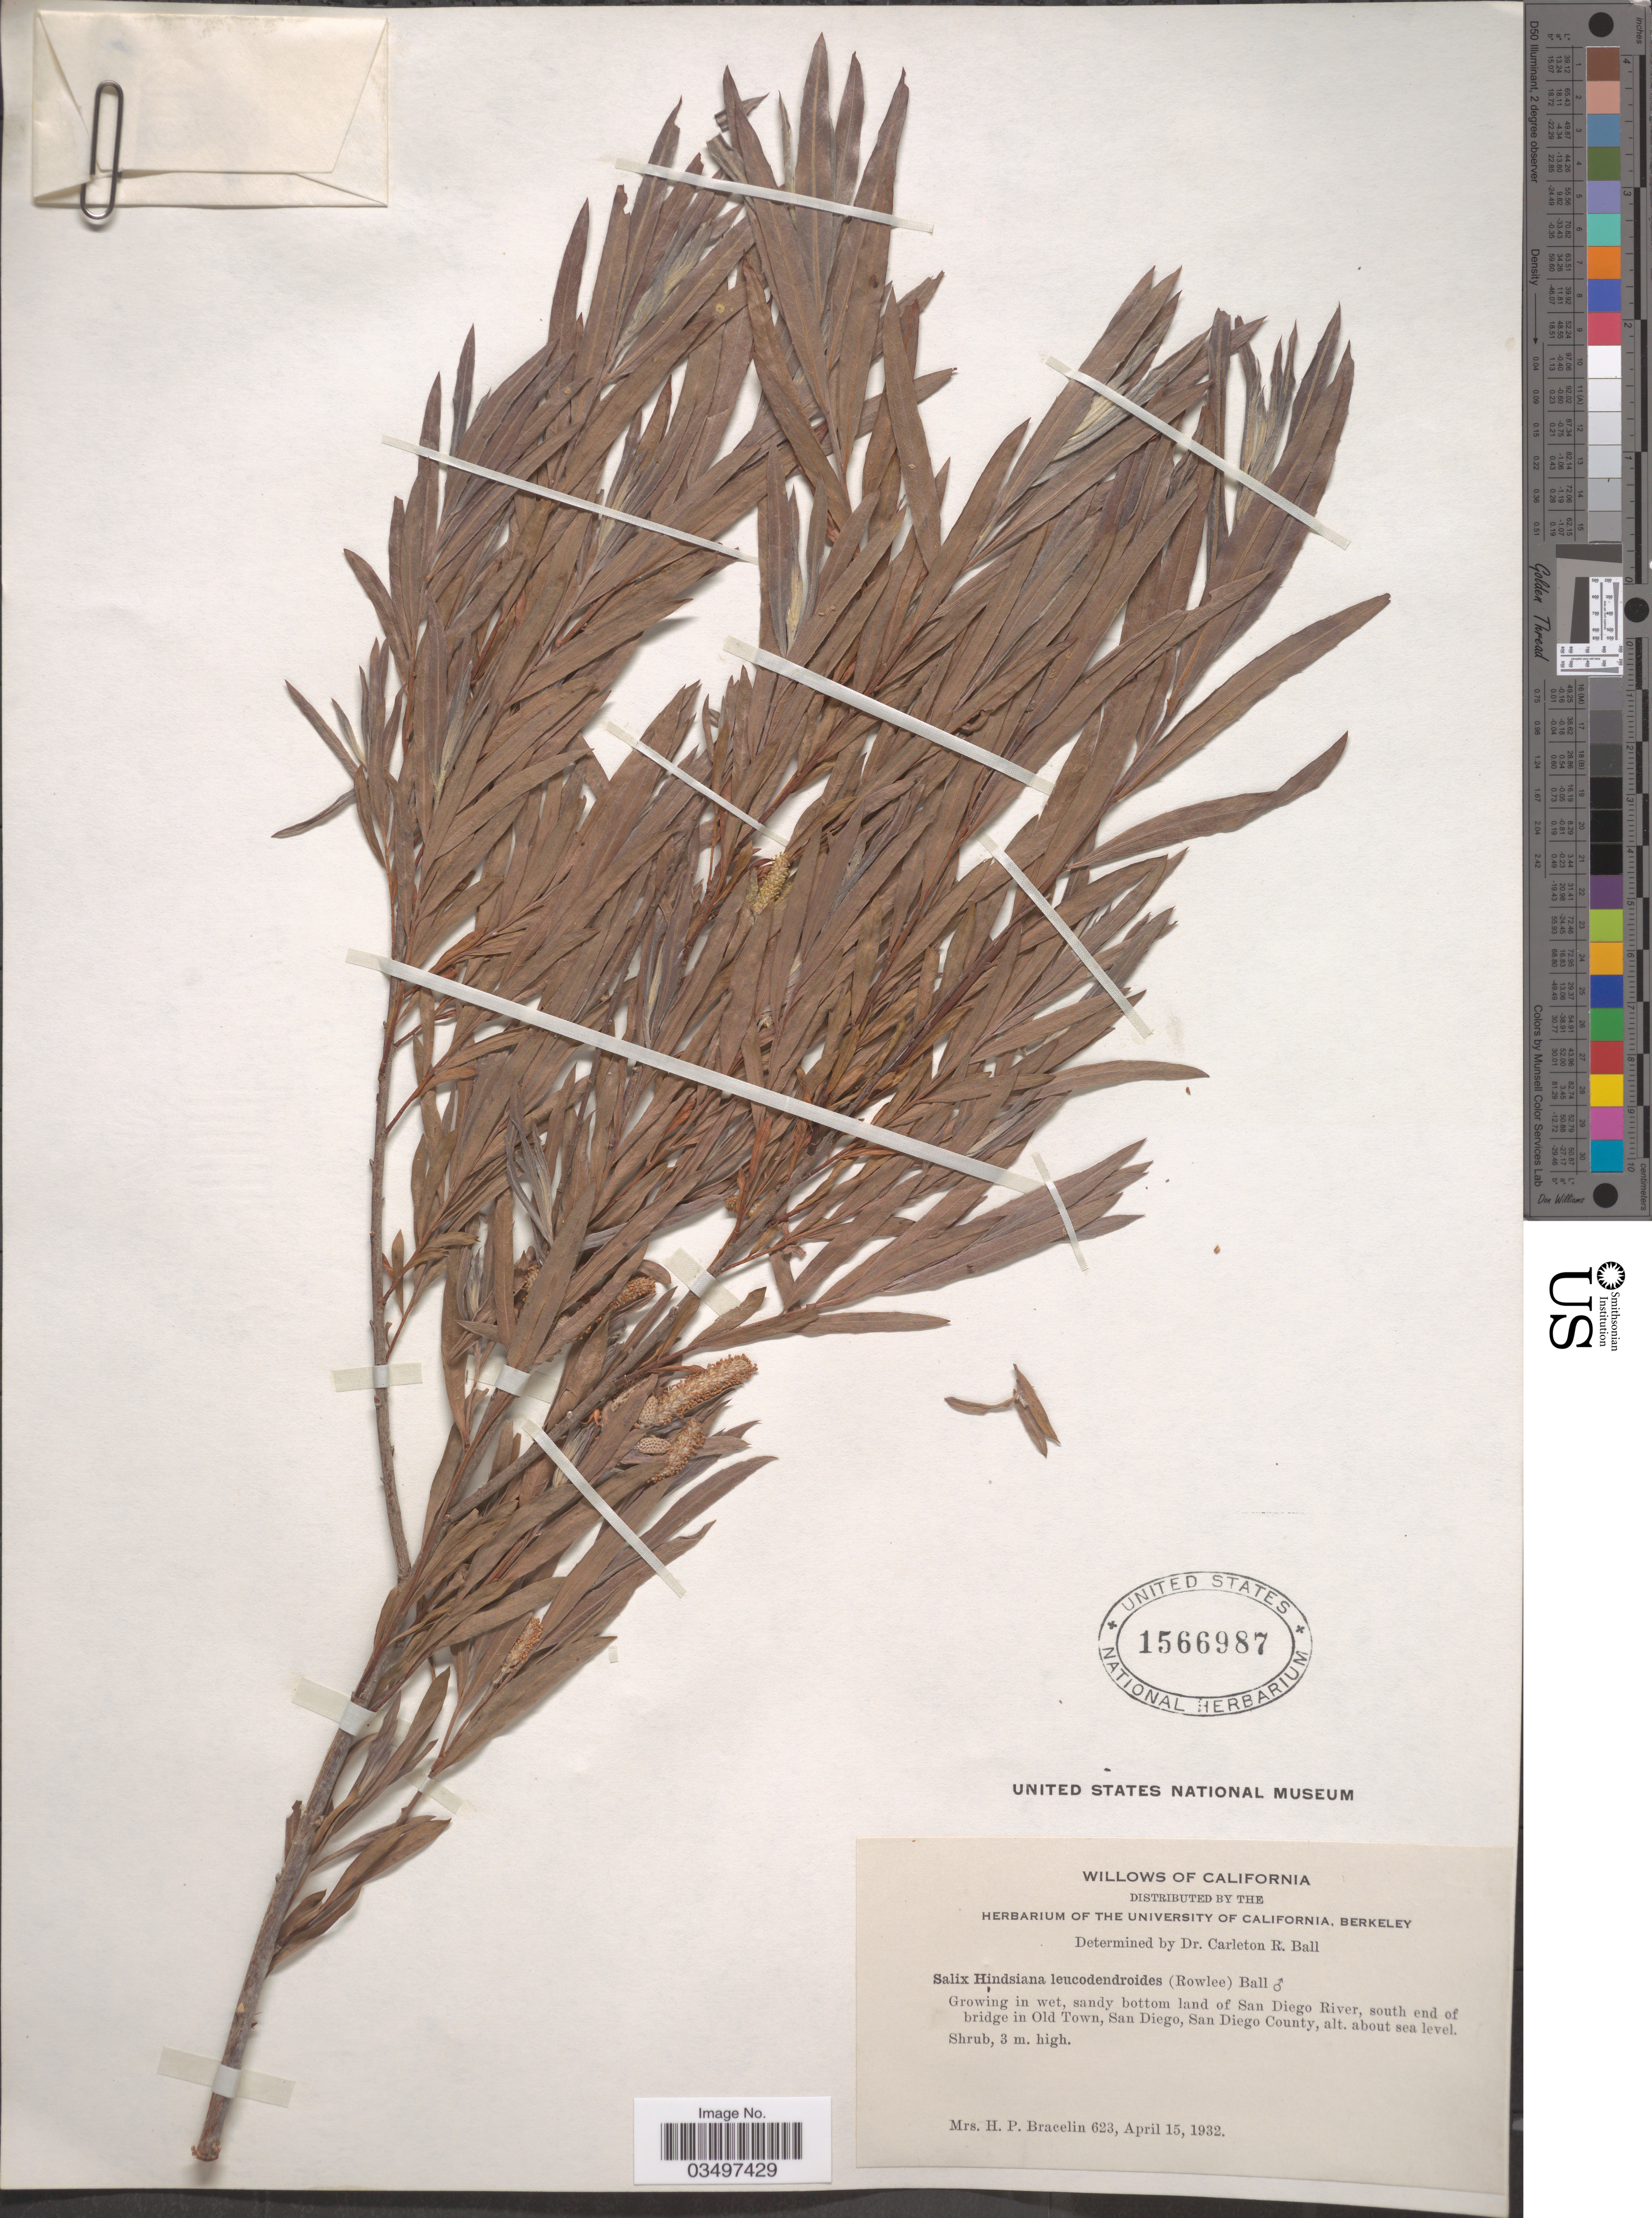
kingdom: Plantae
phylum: Tracheophyta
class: Magnoliopsida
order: Malpighiales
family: Salicaceae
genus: Salix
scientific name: Salix hindsiana var. leucodendroides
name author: (Rowlee) C.R. Ball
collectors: H. Bracelin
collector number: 623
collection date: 1932-04-15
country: United States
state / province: California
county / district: San Diego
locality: Sandy bottom land of San Diego River, south end of bridge in Old Town, San Diego, San Diego County.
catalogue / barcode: US 1566987